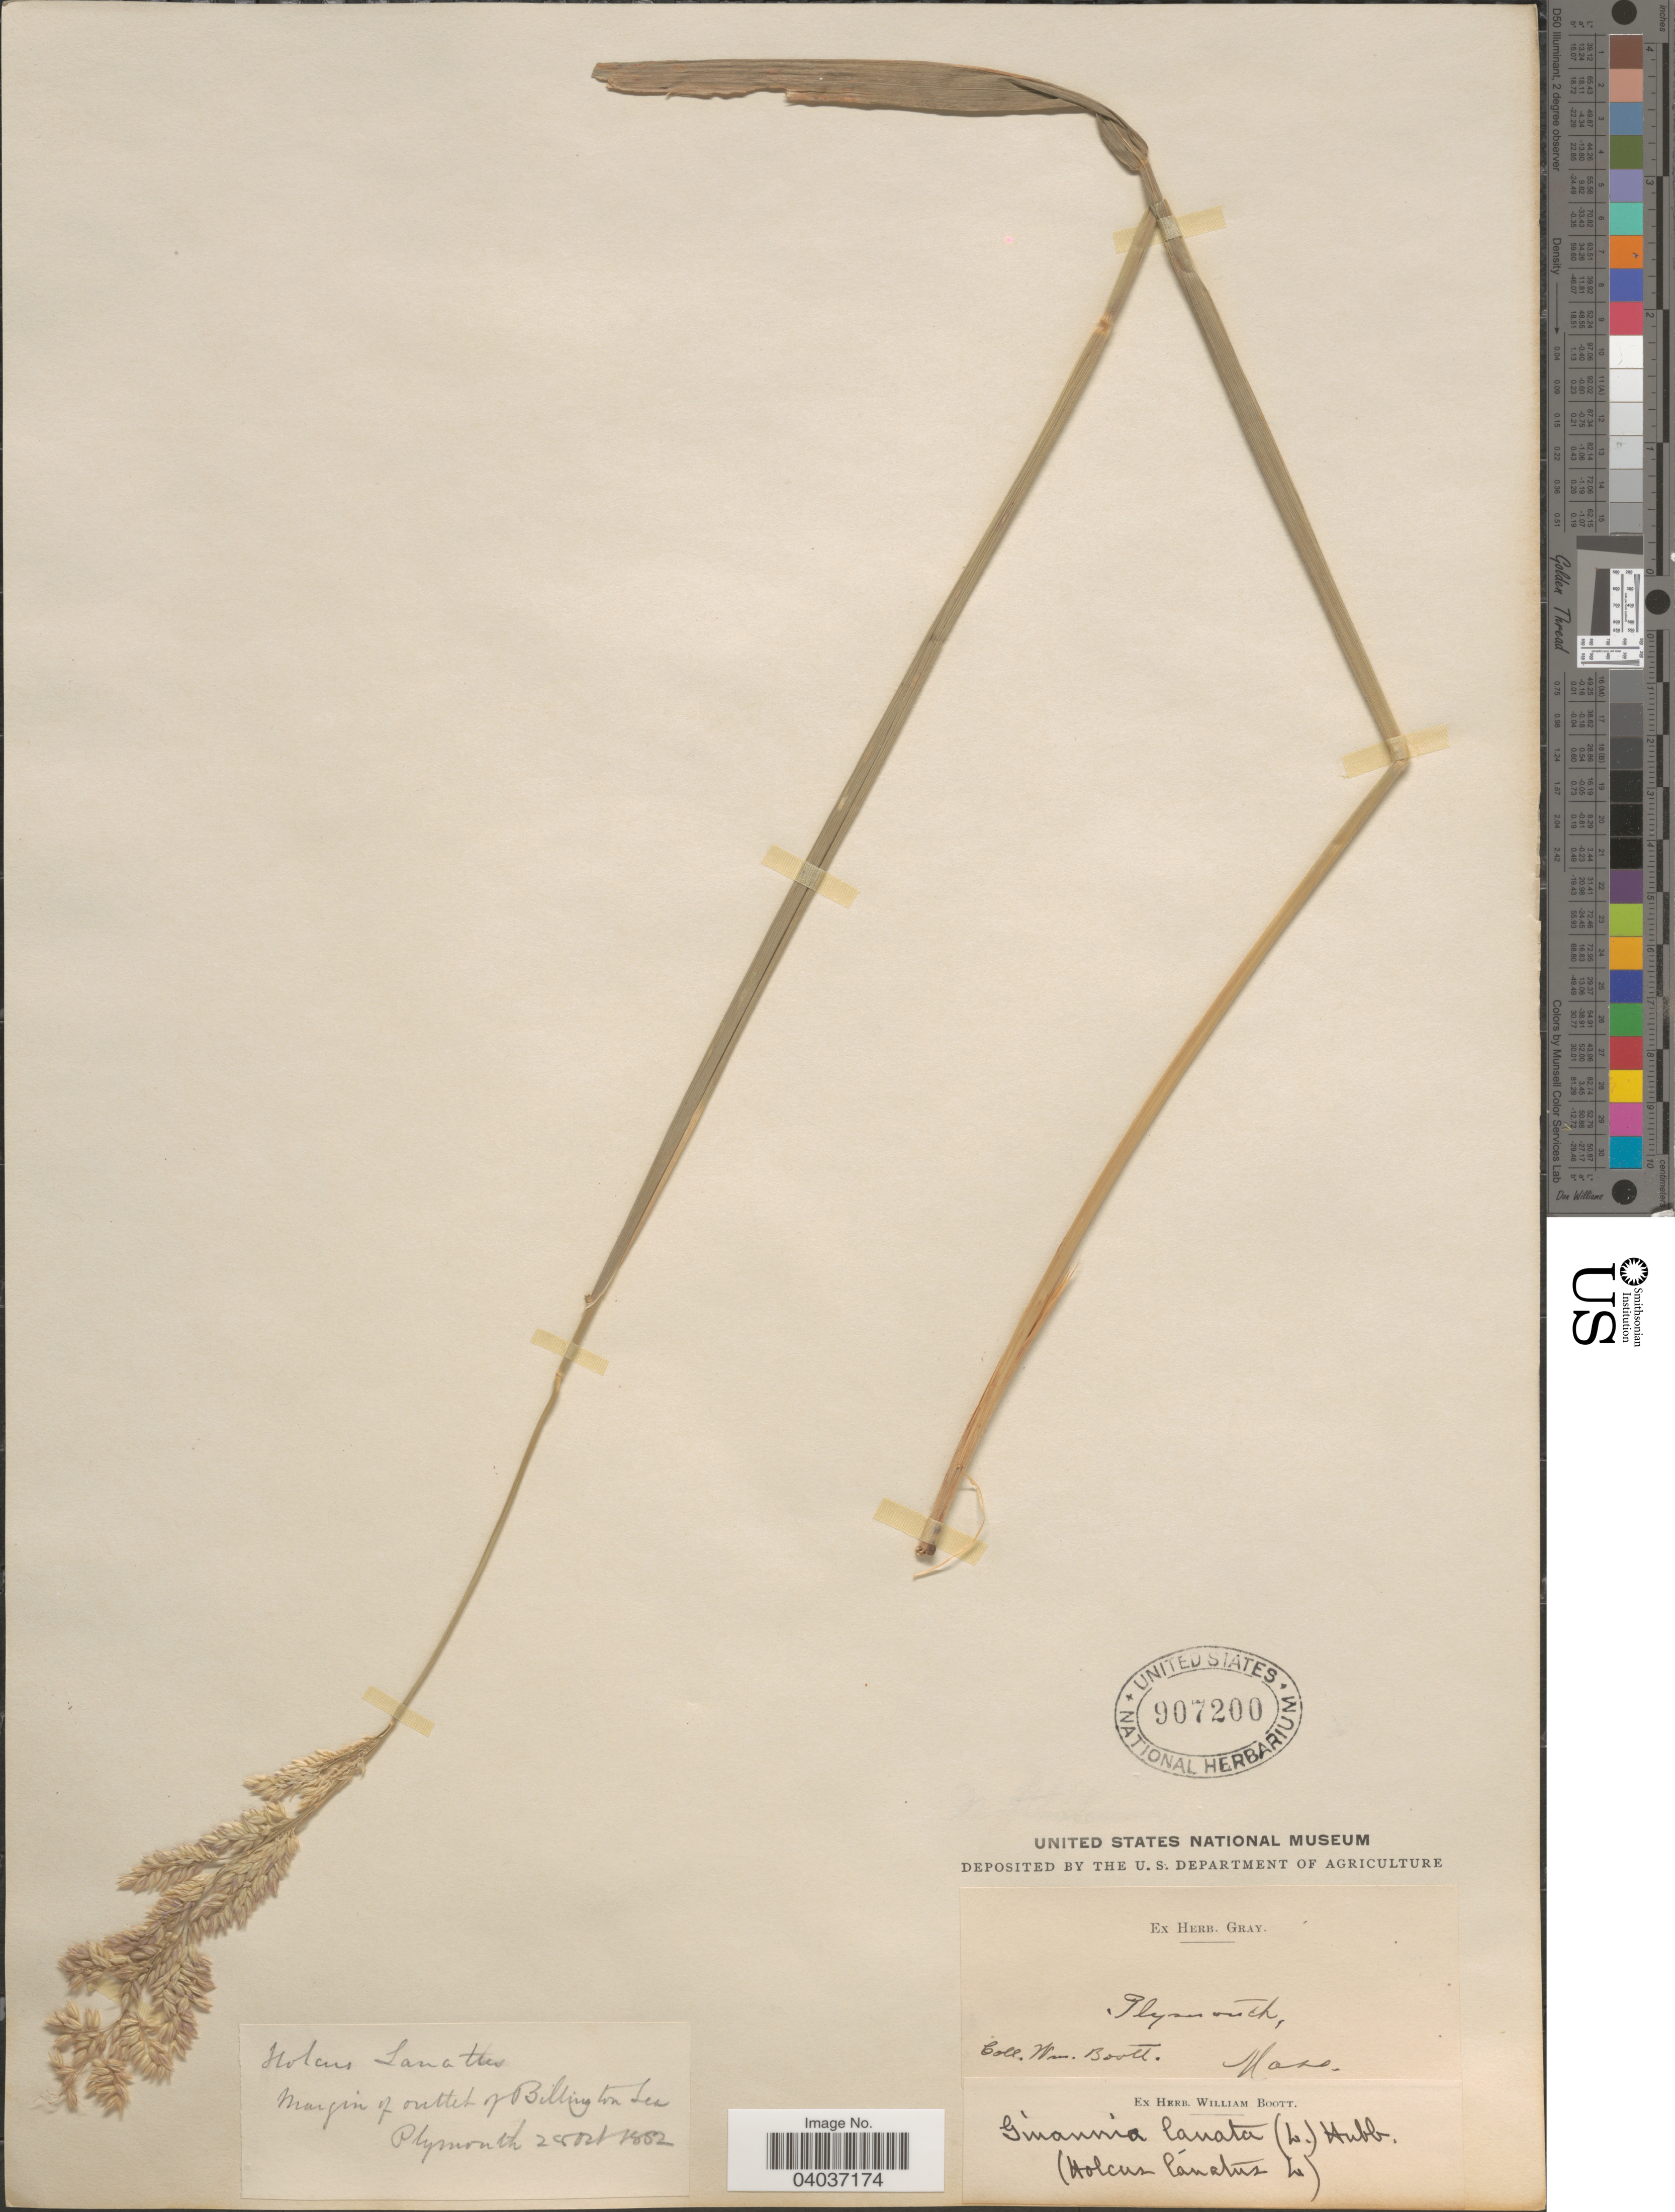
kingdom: Plantae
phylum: Tracheophyta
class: Liliopsida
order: Poales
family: Poaceae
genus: Holcus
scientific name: Holcus lanatus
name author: L.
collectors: W. Boott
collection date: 1882-10-28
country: United States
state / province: Massachusetts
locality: Margin of outlet of Billington Sea. Plymouth.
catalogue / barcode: US 907200